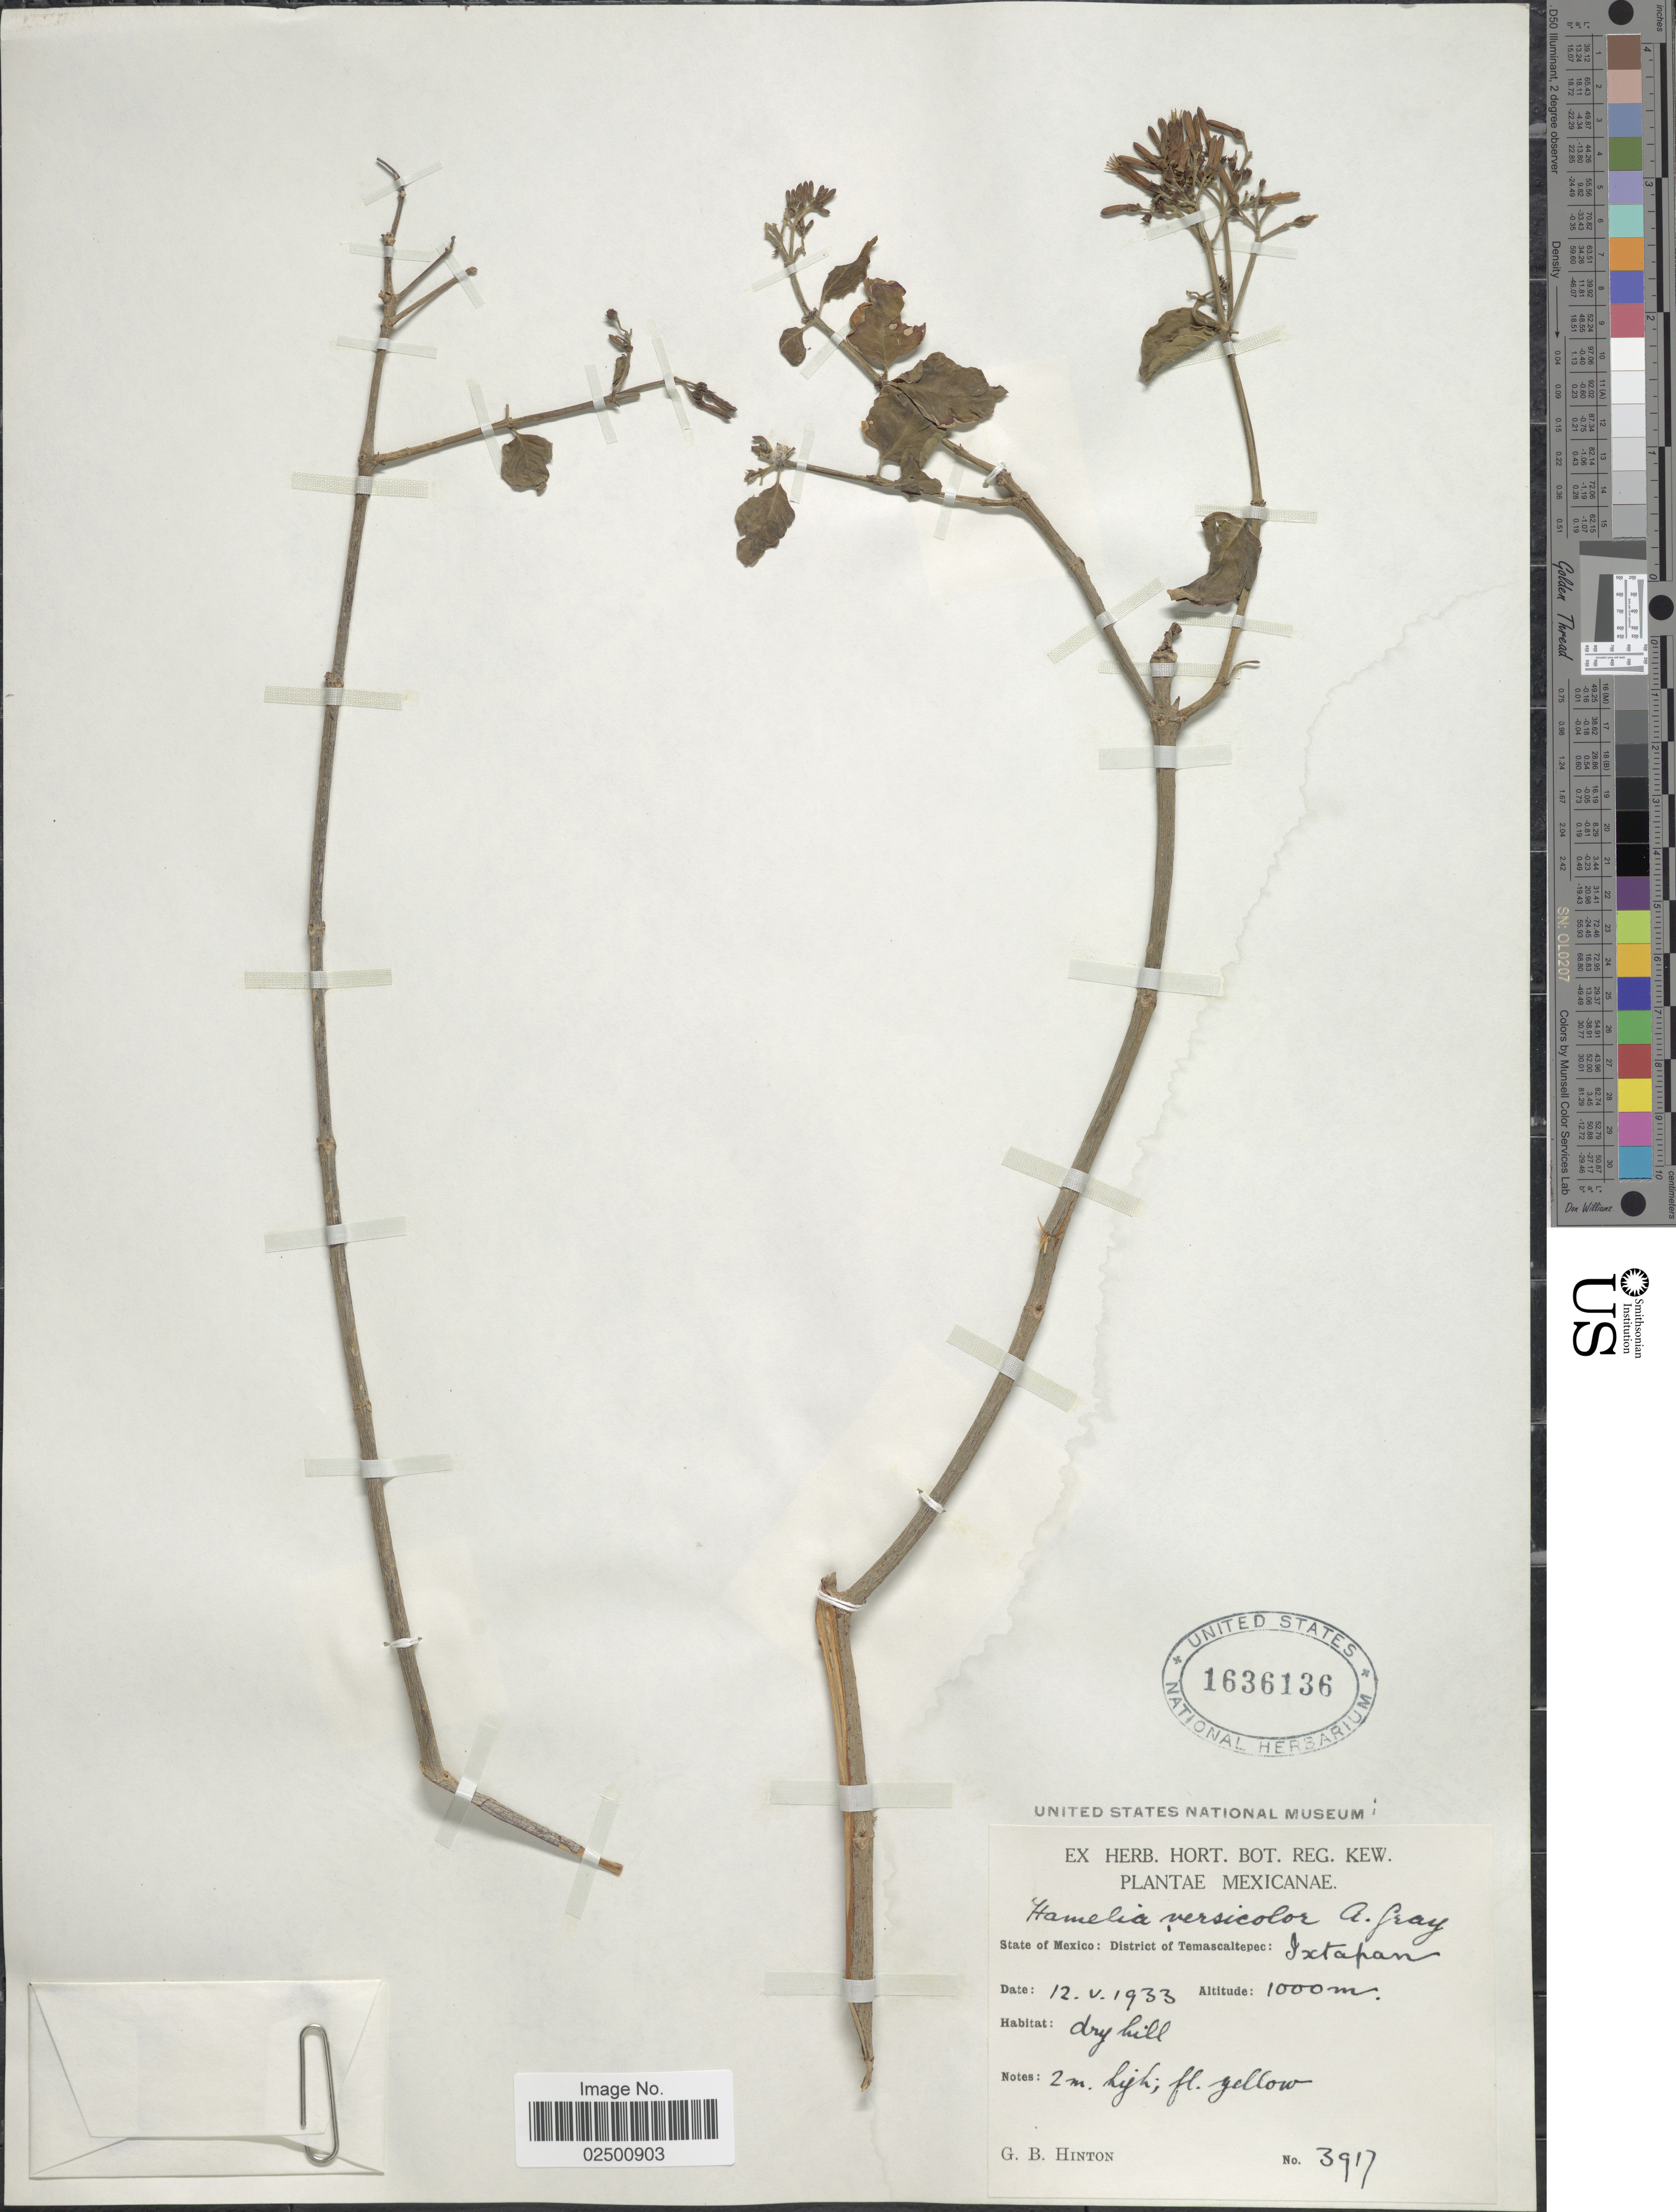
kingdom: Plantae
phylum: Tracheophyta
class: Magnoliopsida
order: Gentianales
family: Rubiaceae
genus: Hamelia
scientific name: Hamelia versicolor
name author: A. Gray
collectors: G. B. Hinton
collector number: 3917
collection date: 1933-05-12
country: Mexico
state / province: México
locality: District of Temascaltepec: Ixtapan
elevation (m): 1000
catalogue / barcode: US 1636136